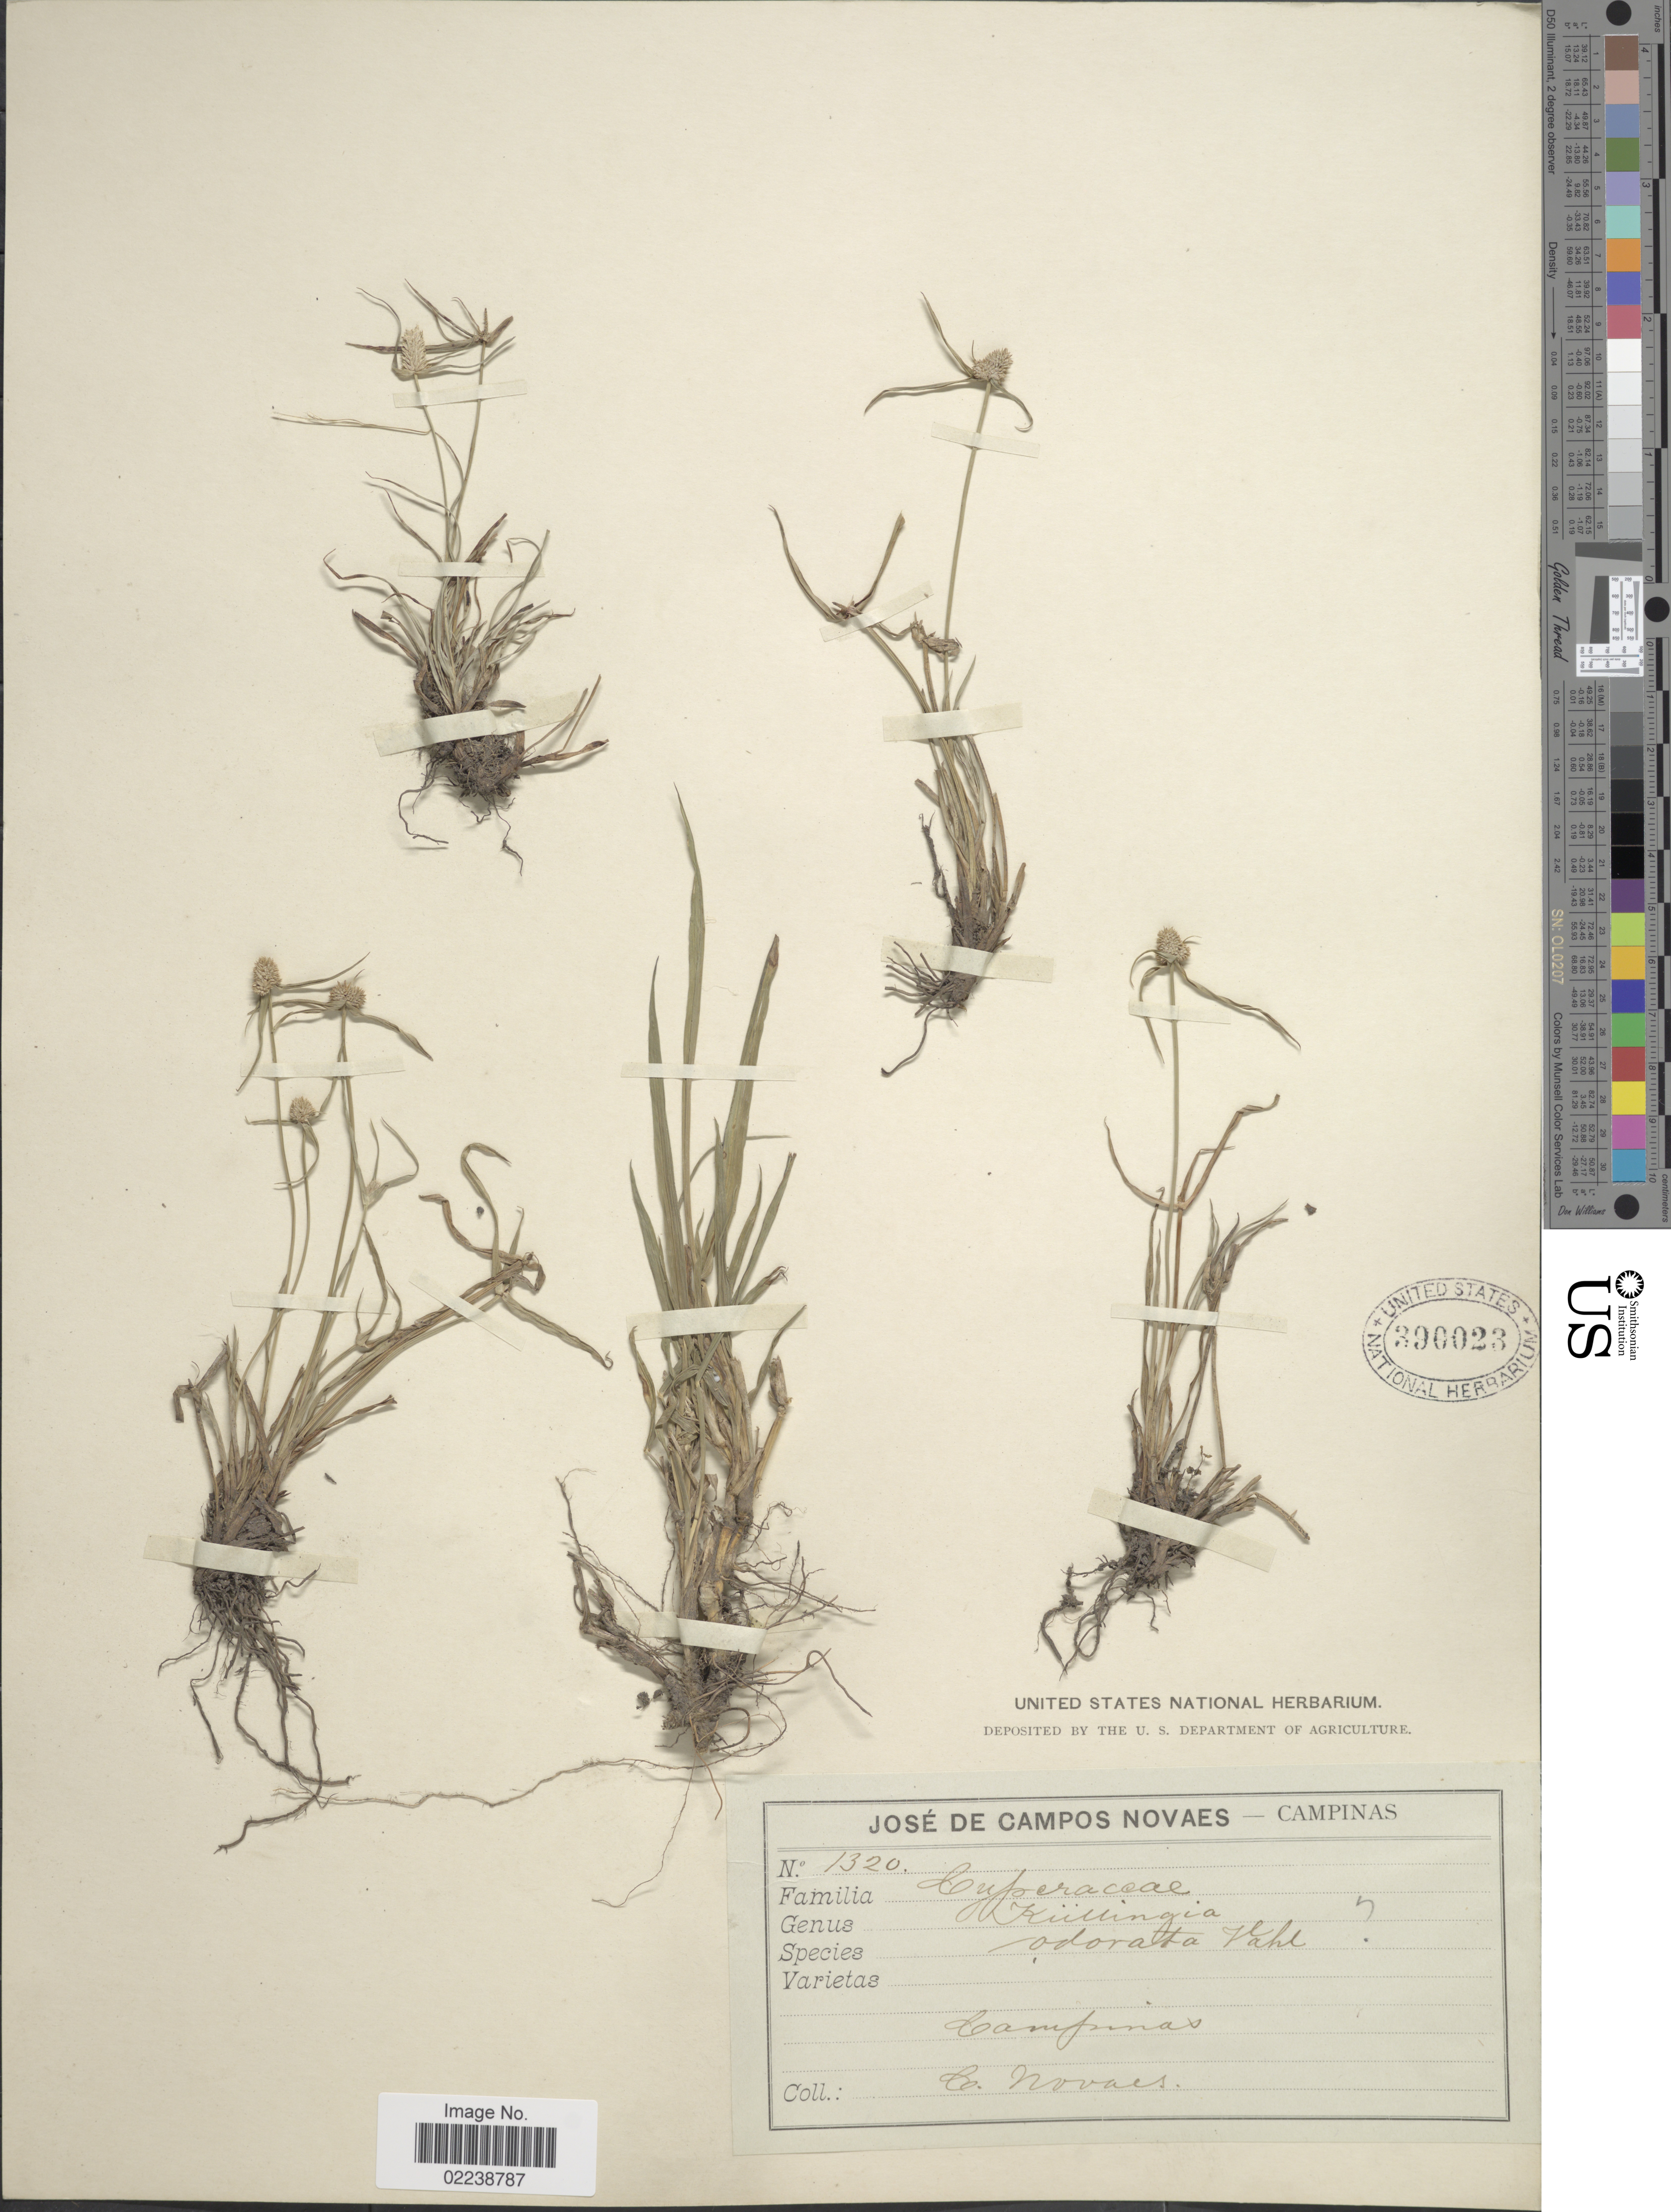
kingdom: Plantae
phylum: Tracheophyta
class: Liliopsida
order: Poales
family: Cyperaceae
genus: Cyperus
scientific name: Cyperus sesquiflorus subsp. sesquiflorus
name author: (Torr.) Mattf. & Kük.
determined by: Strong, M. T., (US), Smithsonian Institution - National Museum of Natural History (UNITED STATES)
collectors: C. Novaes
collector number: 1320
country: Brazil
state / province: São Paulo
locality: Campinas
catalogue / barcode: US 390023